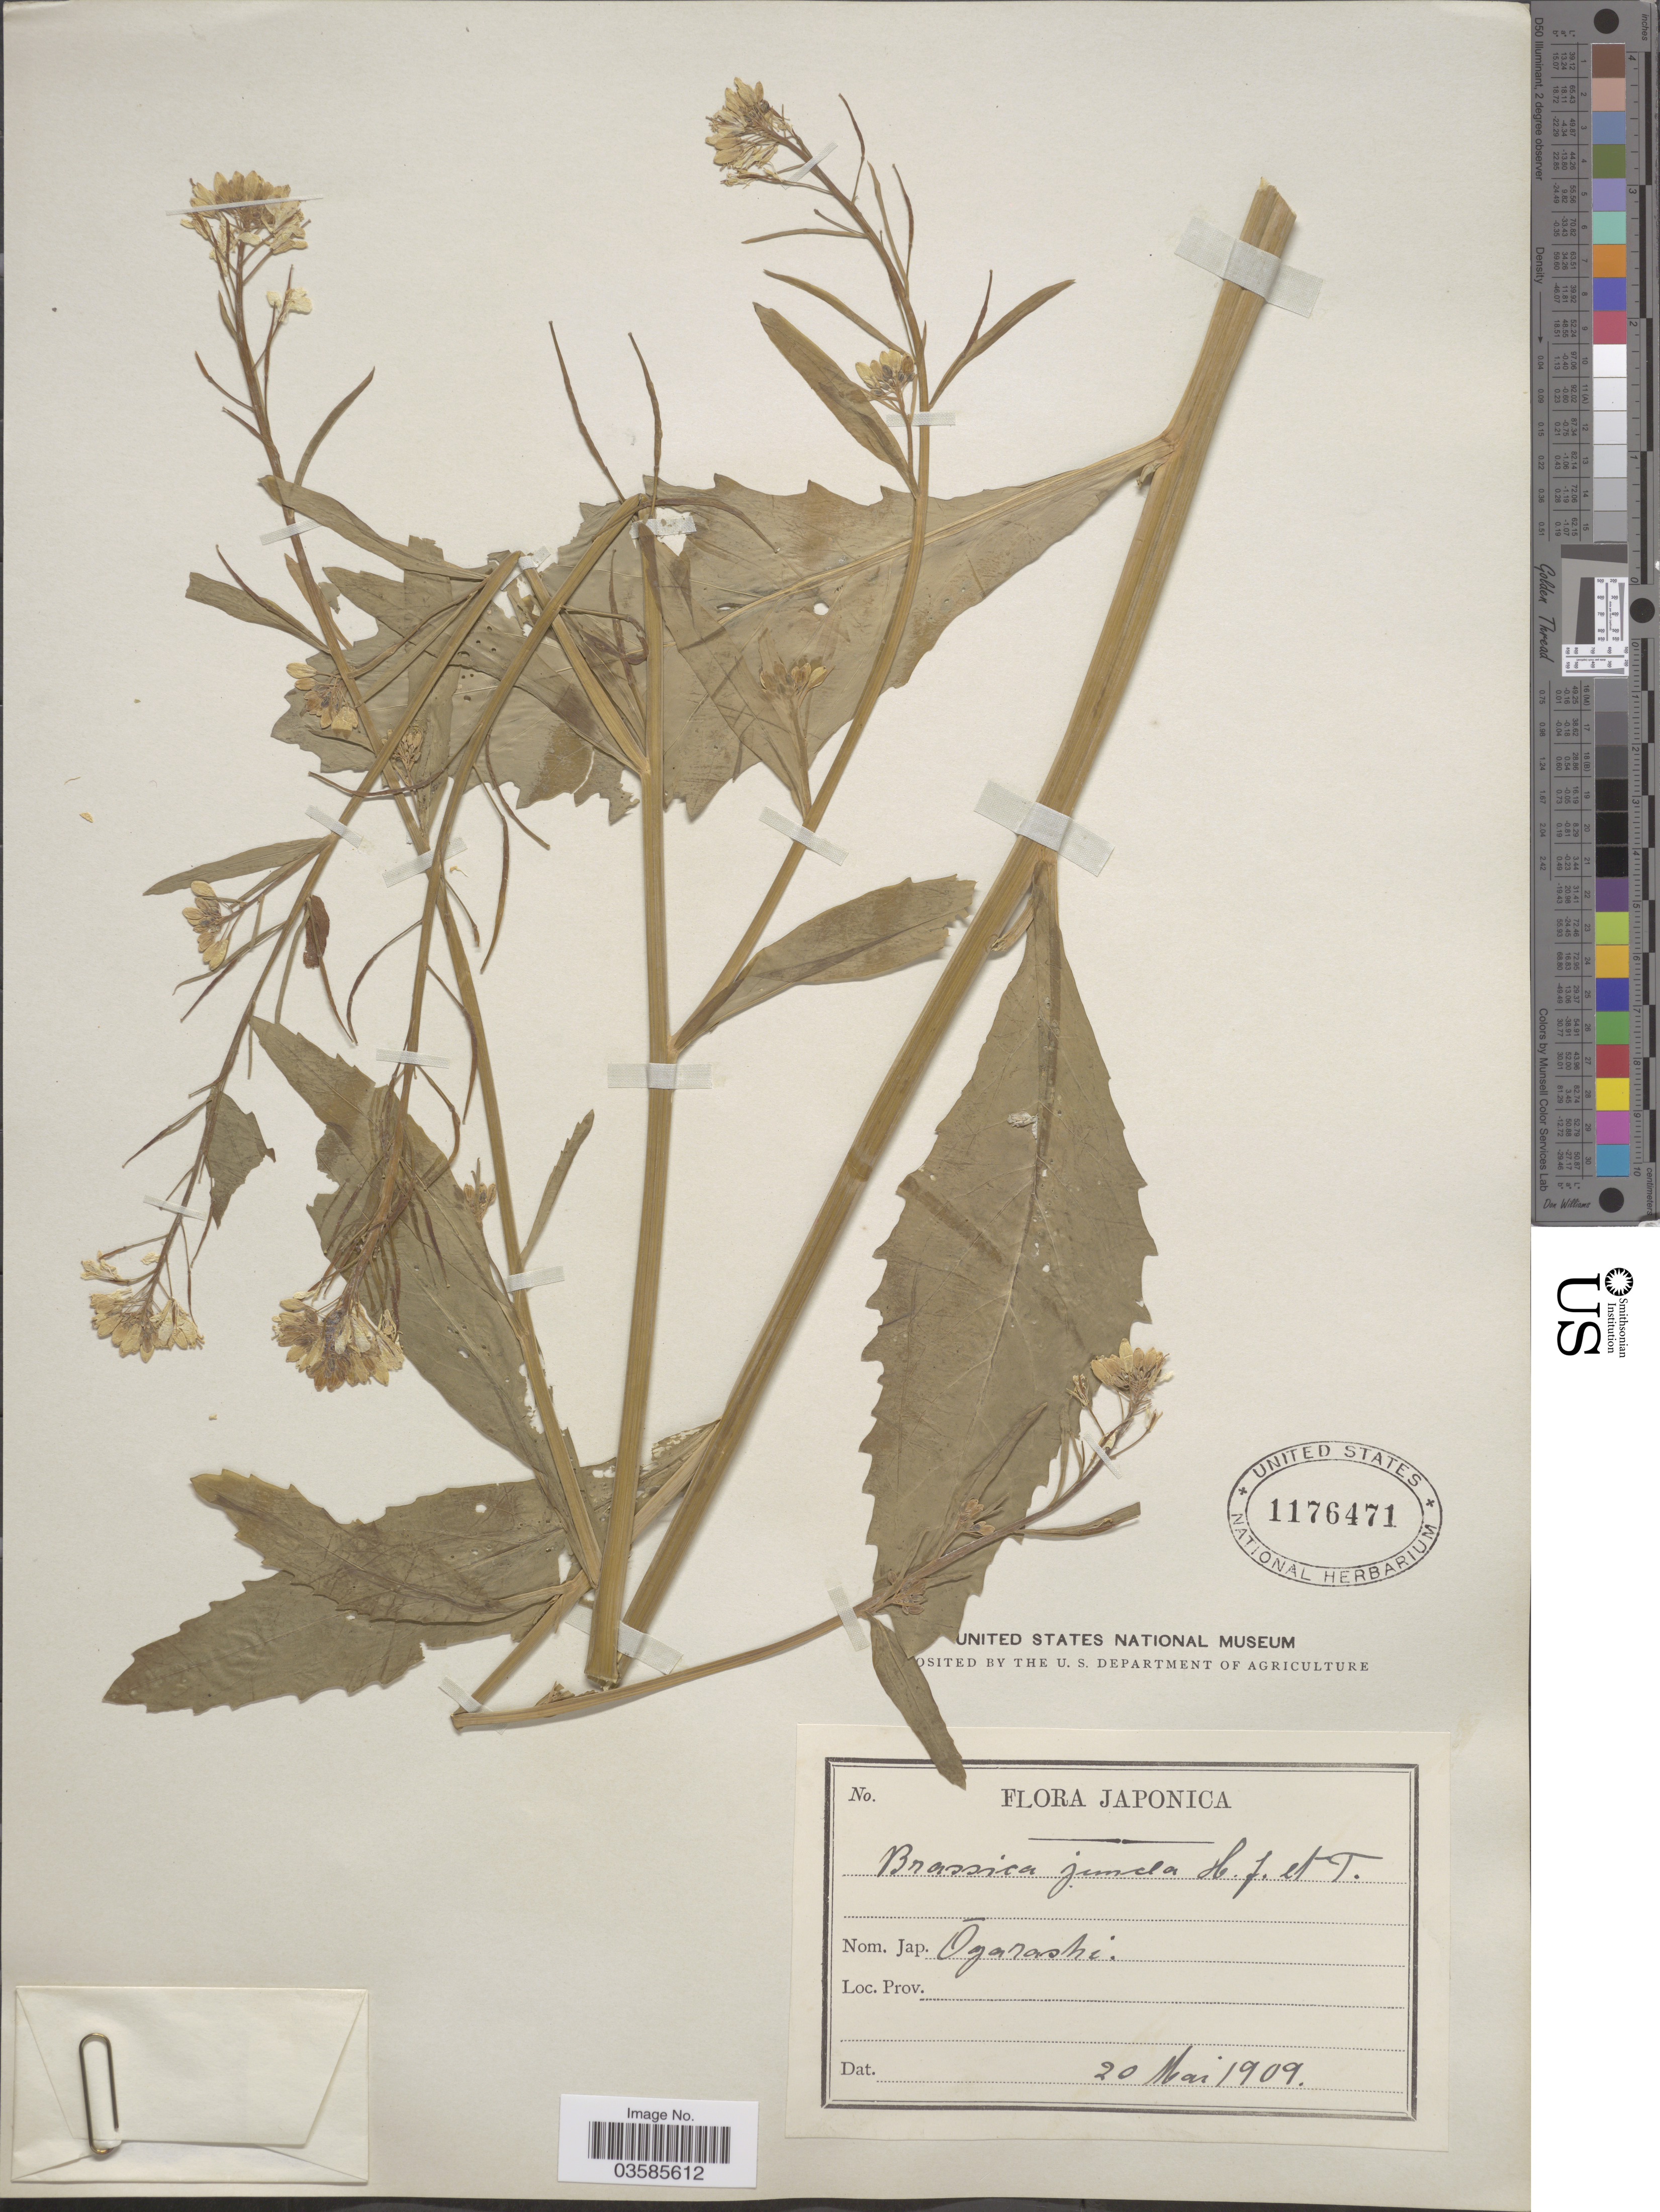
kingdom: Plantae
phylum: Tracheophyta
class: Magnoliopsida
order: Brassicales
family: Brassicaceae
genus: Brassica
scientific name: Brassica juncea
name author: (L.) Czern.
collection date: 1909-05-20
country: Japan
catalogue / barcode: US 1176471